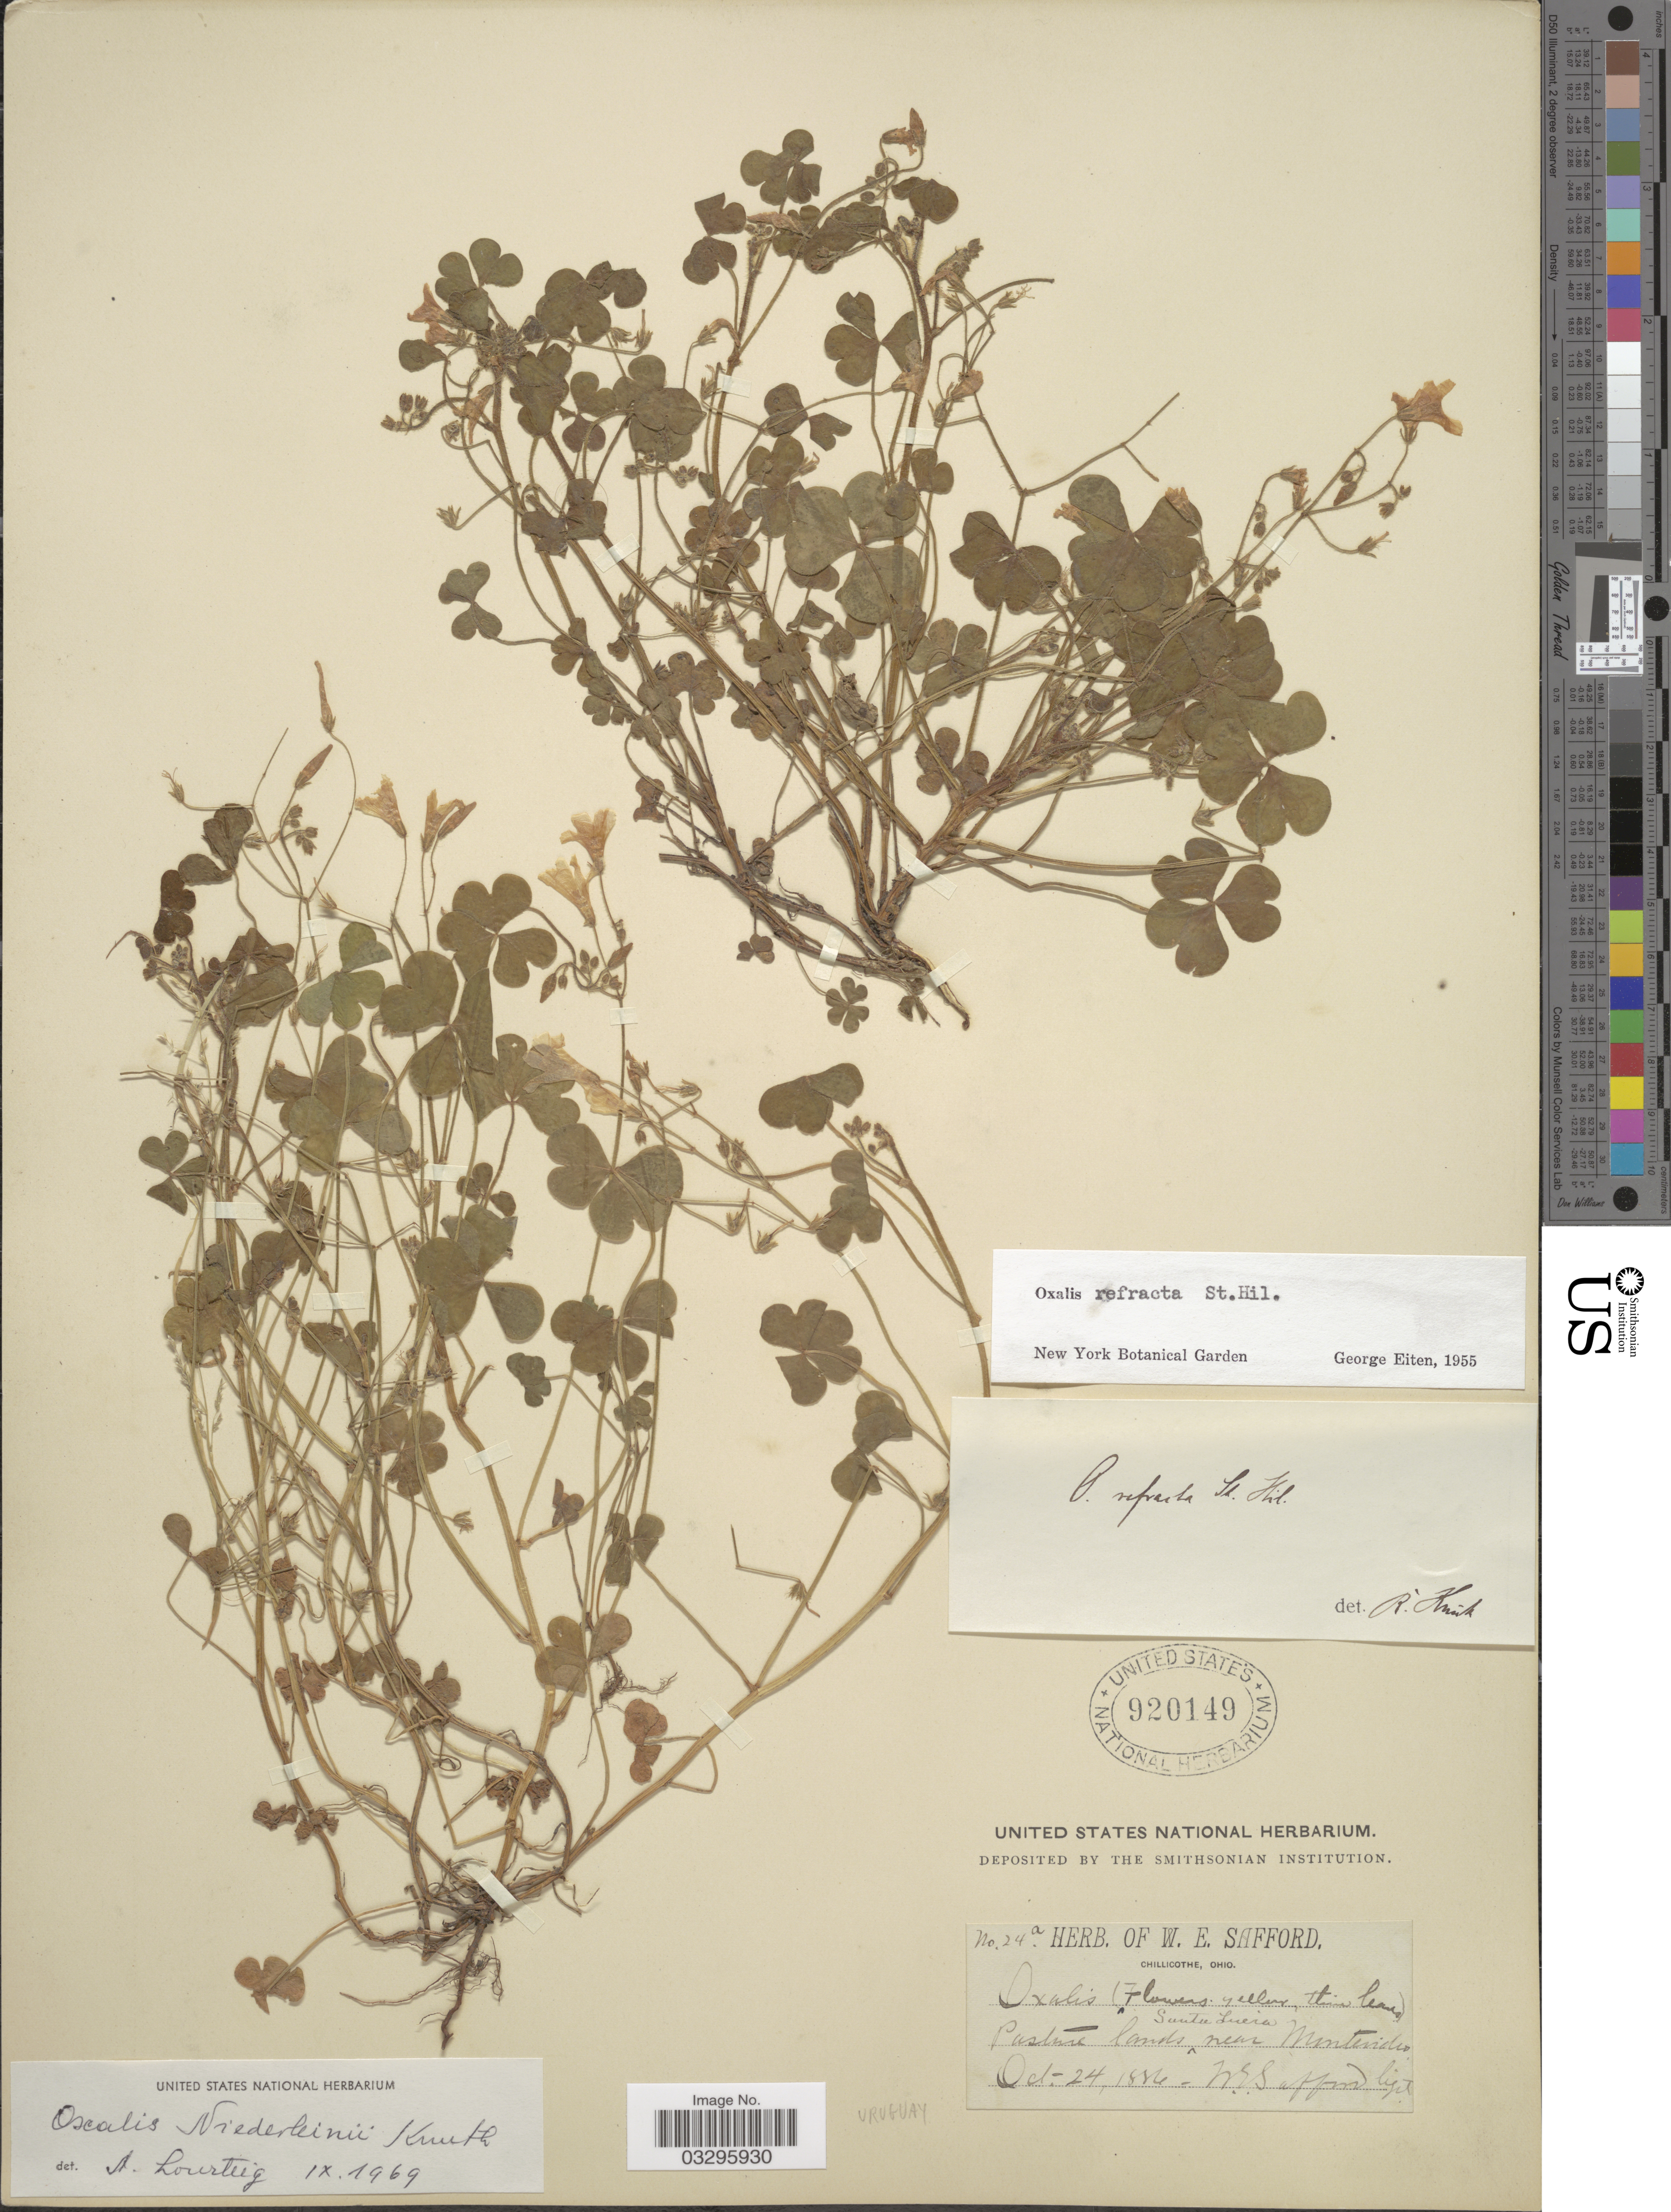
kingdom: Plantae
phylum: Tracheophyta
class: Magnoliopsida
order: Oxalidales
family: Oxalidaceae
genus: Oxalis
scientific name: Oxalis niederleinii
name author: R. Knuth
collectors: W. E. Safford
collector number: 24a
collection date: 1886-10-24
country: Uruguay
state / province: Montevideo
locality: Pasture lands, Santa Lucia, near Montevideo.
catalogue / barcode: US 920149